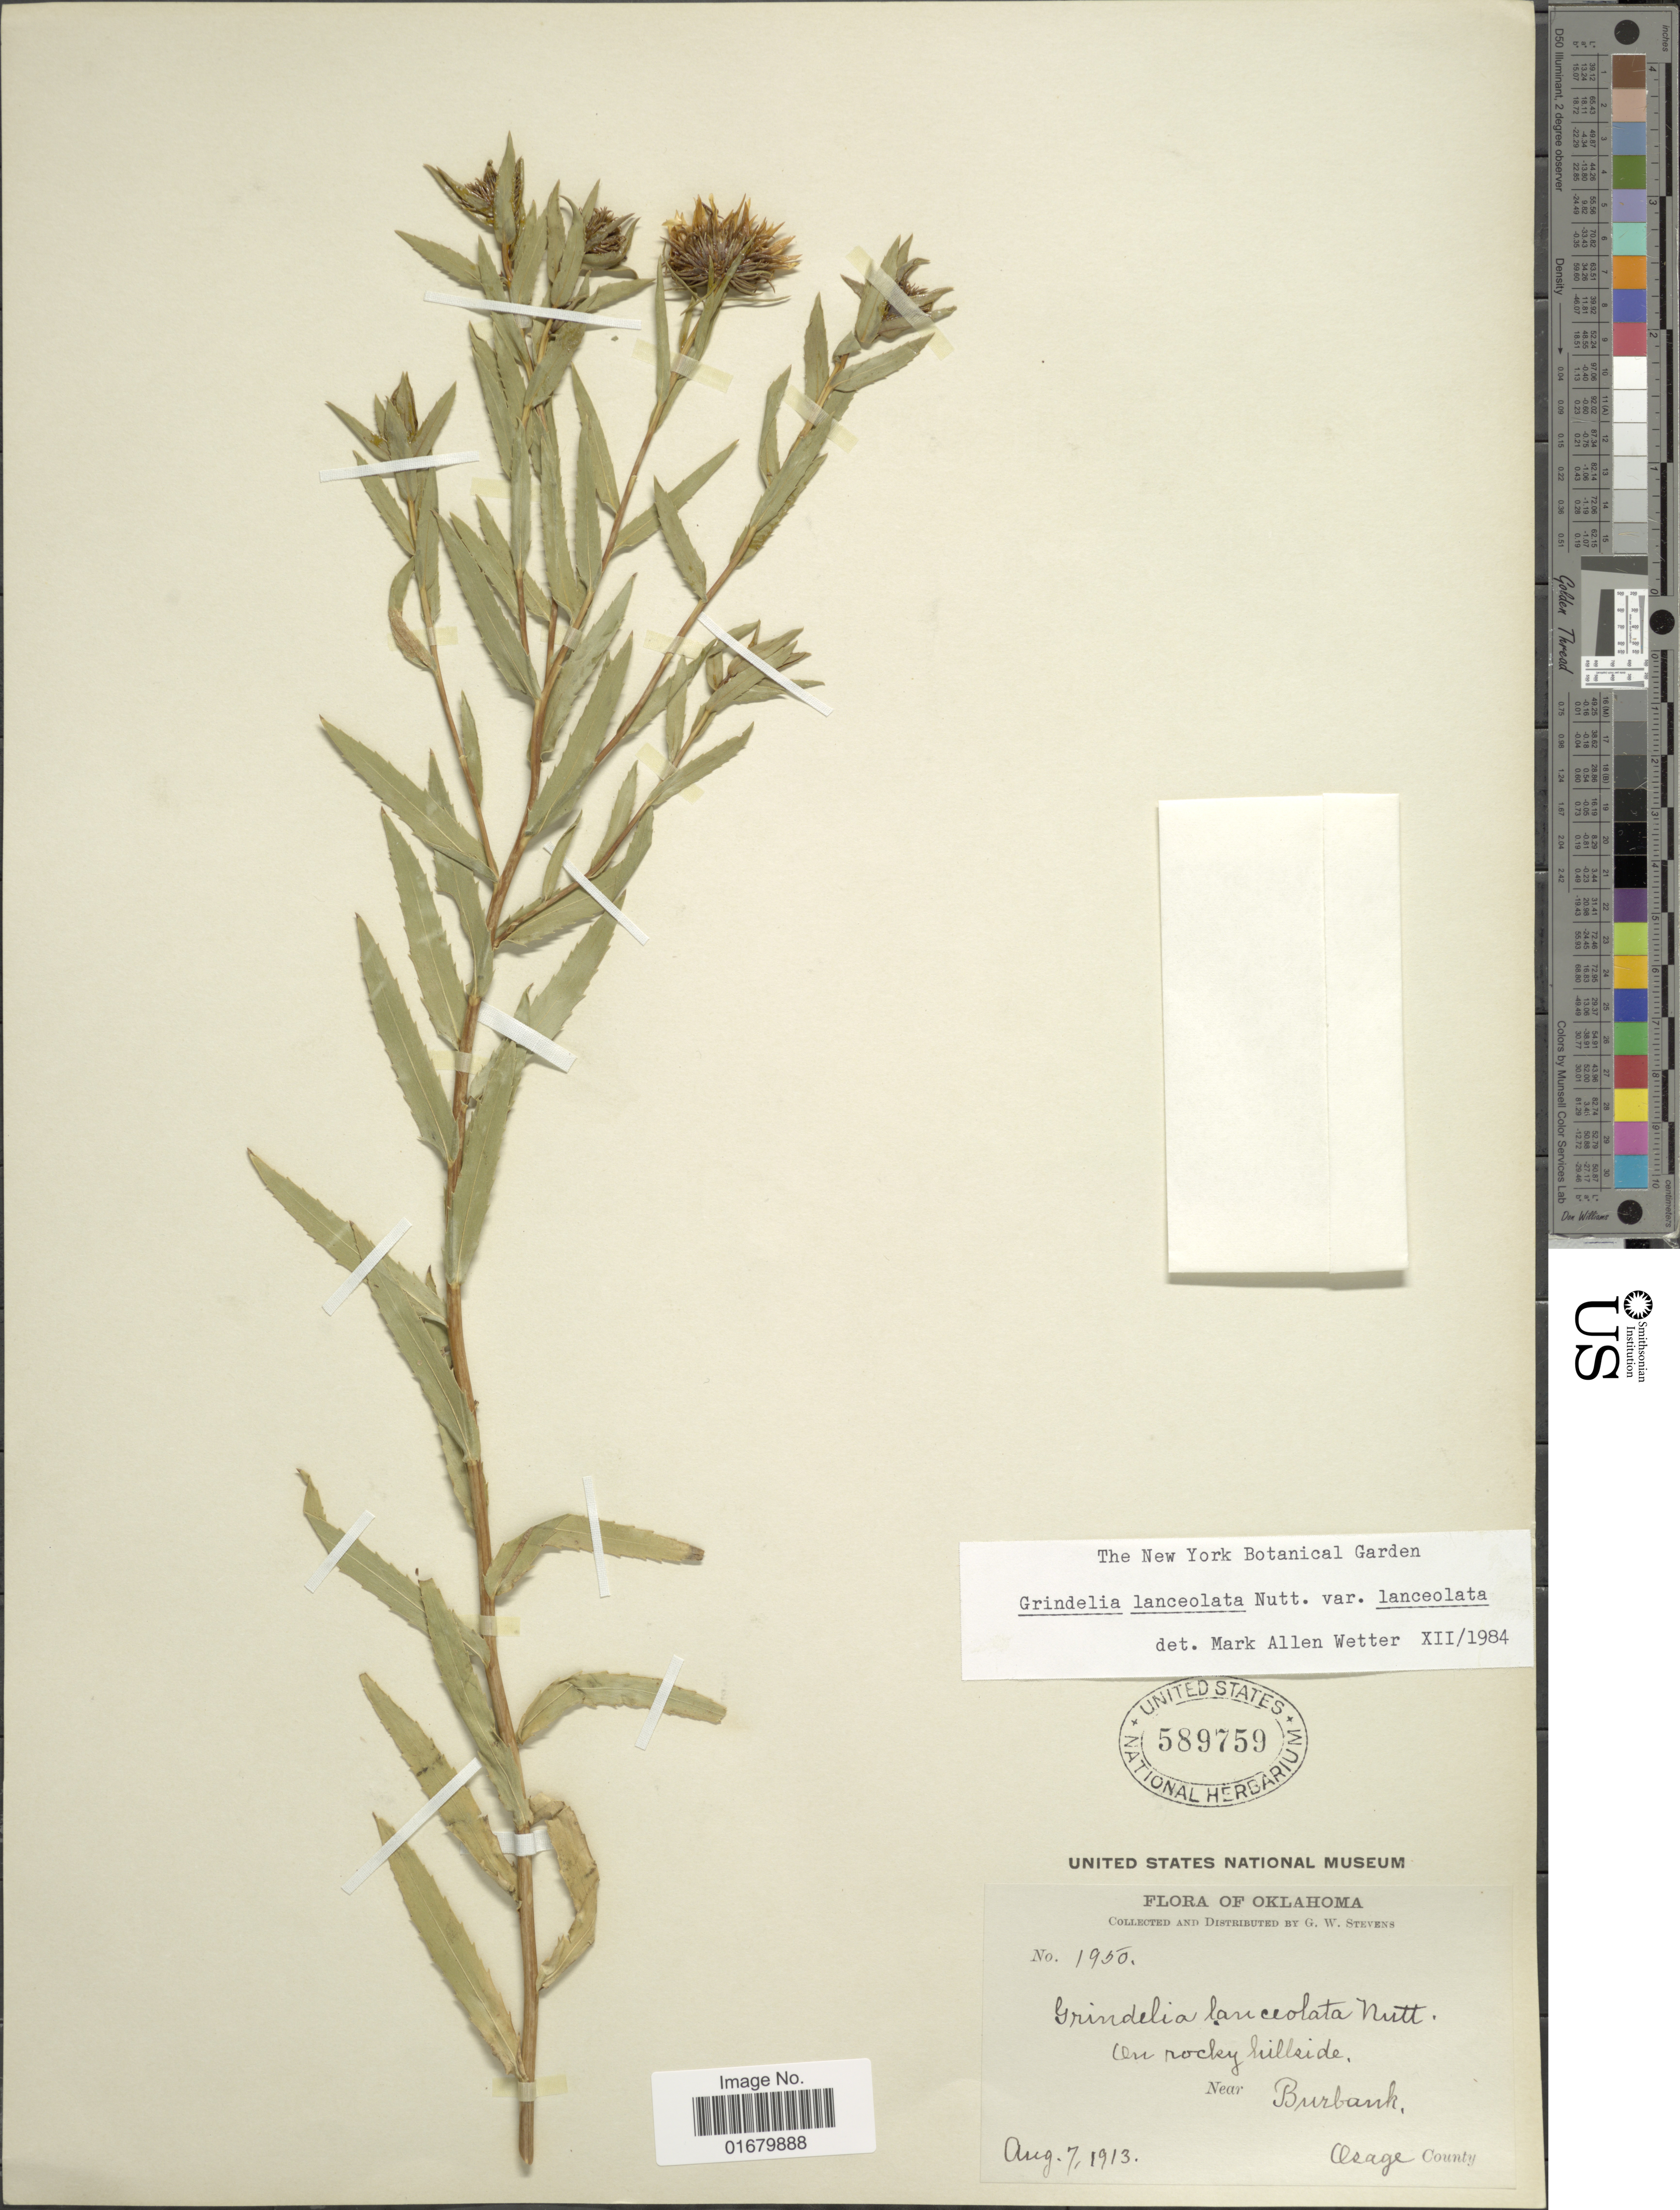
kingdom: Plantae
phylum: Tracheophyta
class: Magnoliopsida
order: Asterales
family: Asteraceae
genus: Grindelia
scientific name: Grindelia lanceolata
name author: Nutt.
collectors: G. W. Stevens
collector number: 1950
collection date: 1913-08-07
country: United States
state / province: Oklahoma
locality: Near Burbank. Osage County.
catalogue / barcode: US 589759